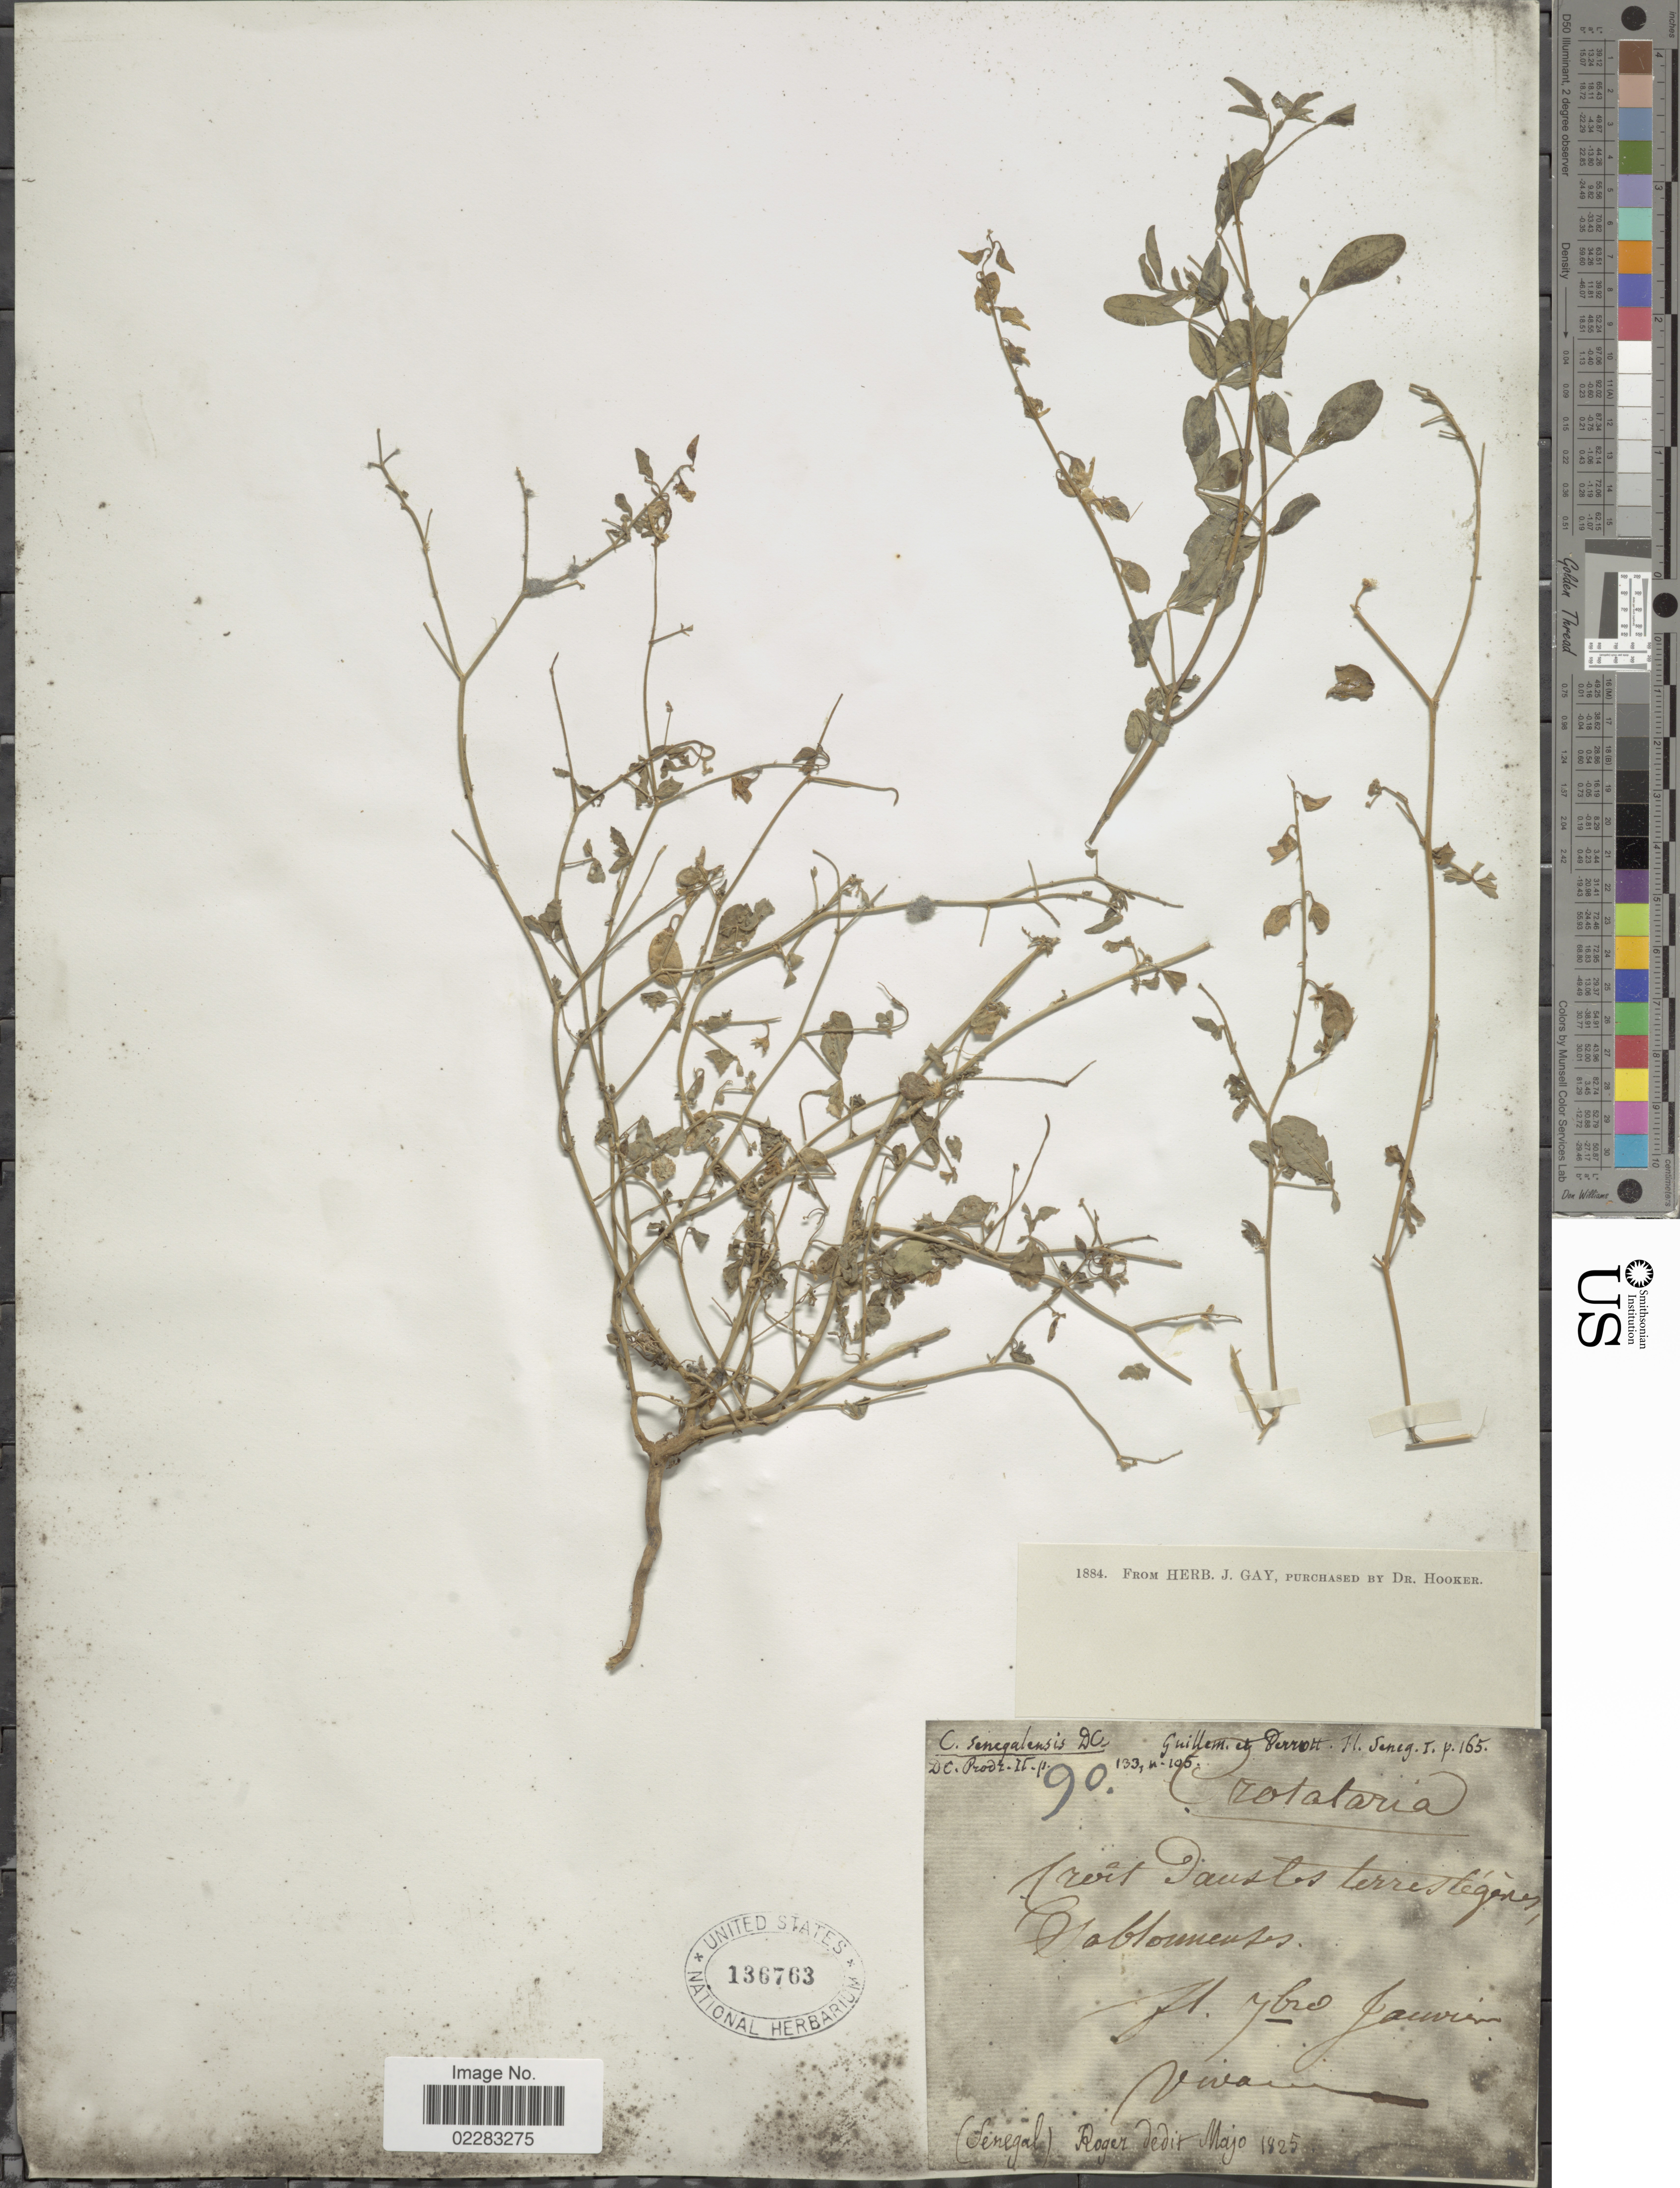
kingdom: Plantae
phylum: Tracheophyta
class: Magnoliopsida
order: Fabales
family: Fabaceae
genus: Crotalaria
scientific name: Crotalaria senegalensis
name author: (Pers.) DC.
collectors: ex herb. J. Gay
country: Senegal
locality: Sabloments [interpreted]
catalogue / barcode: US 136763